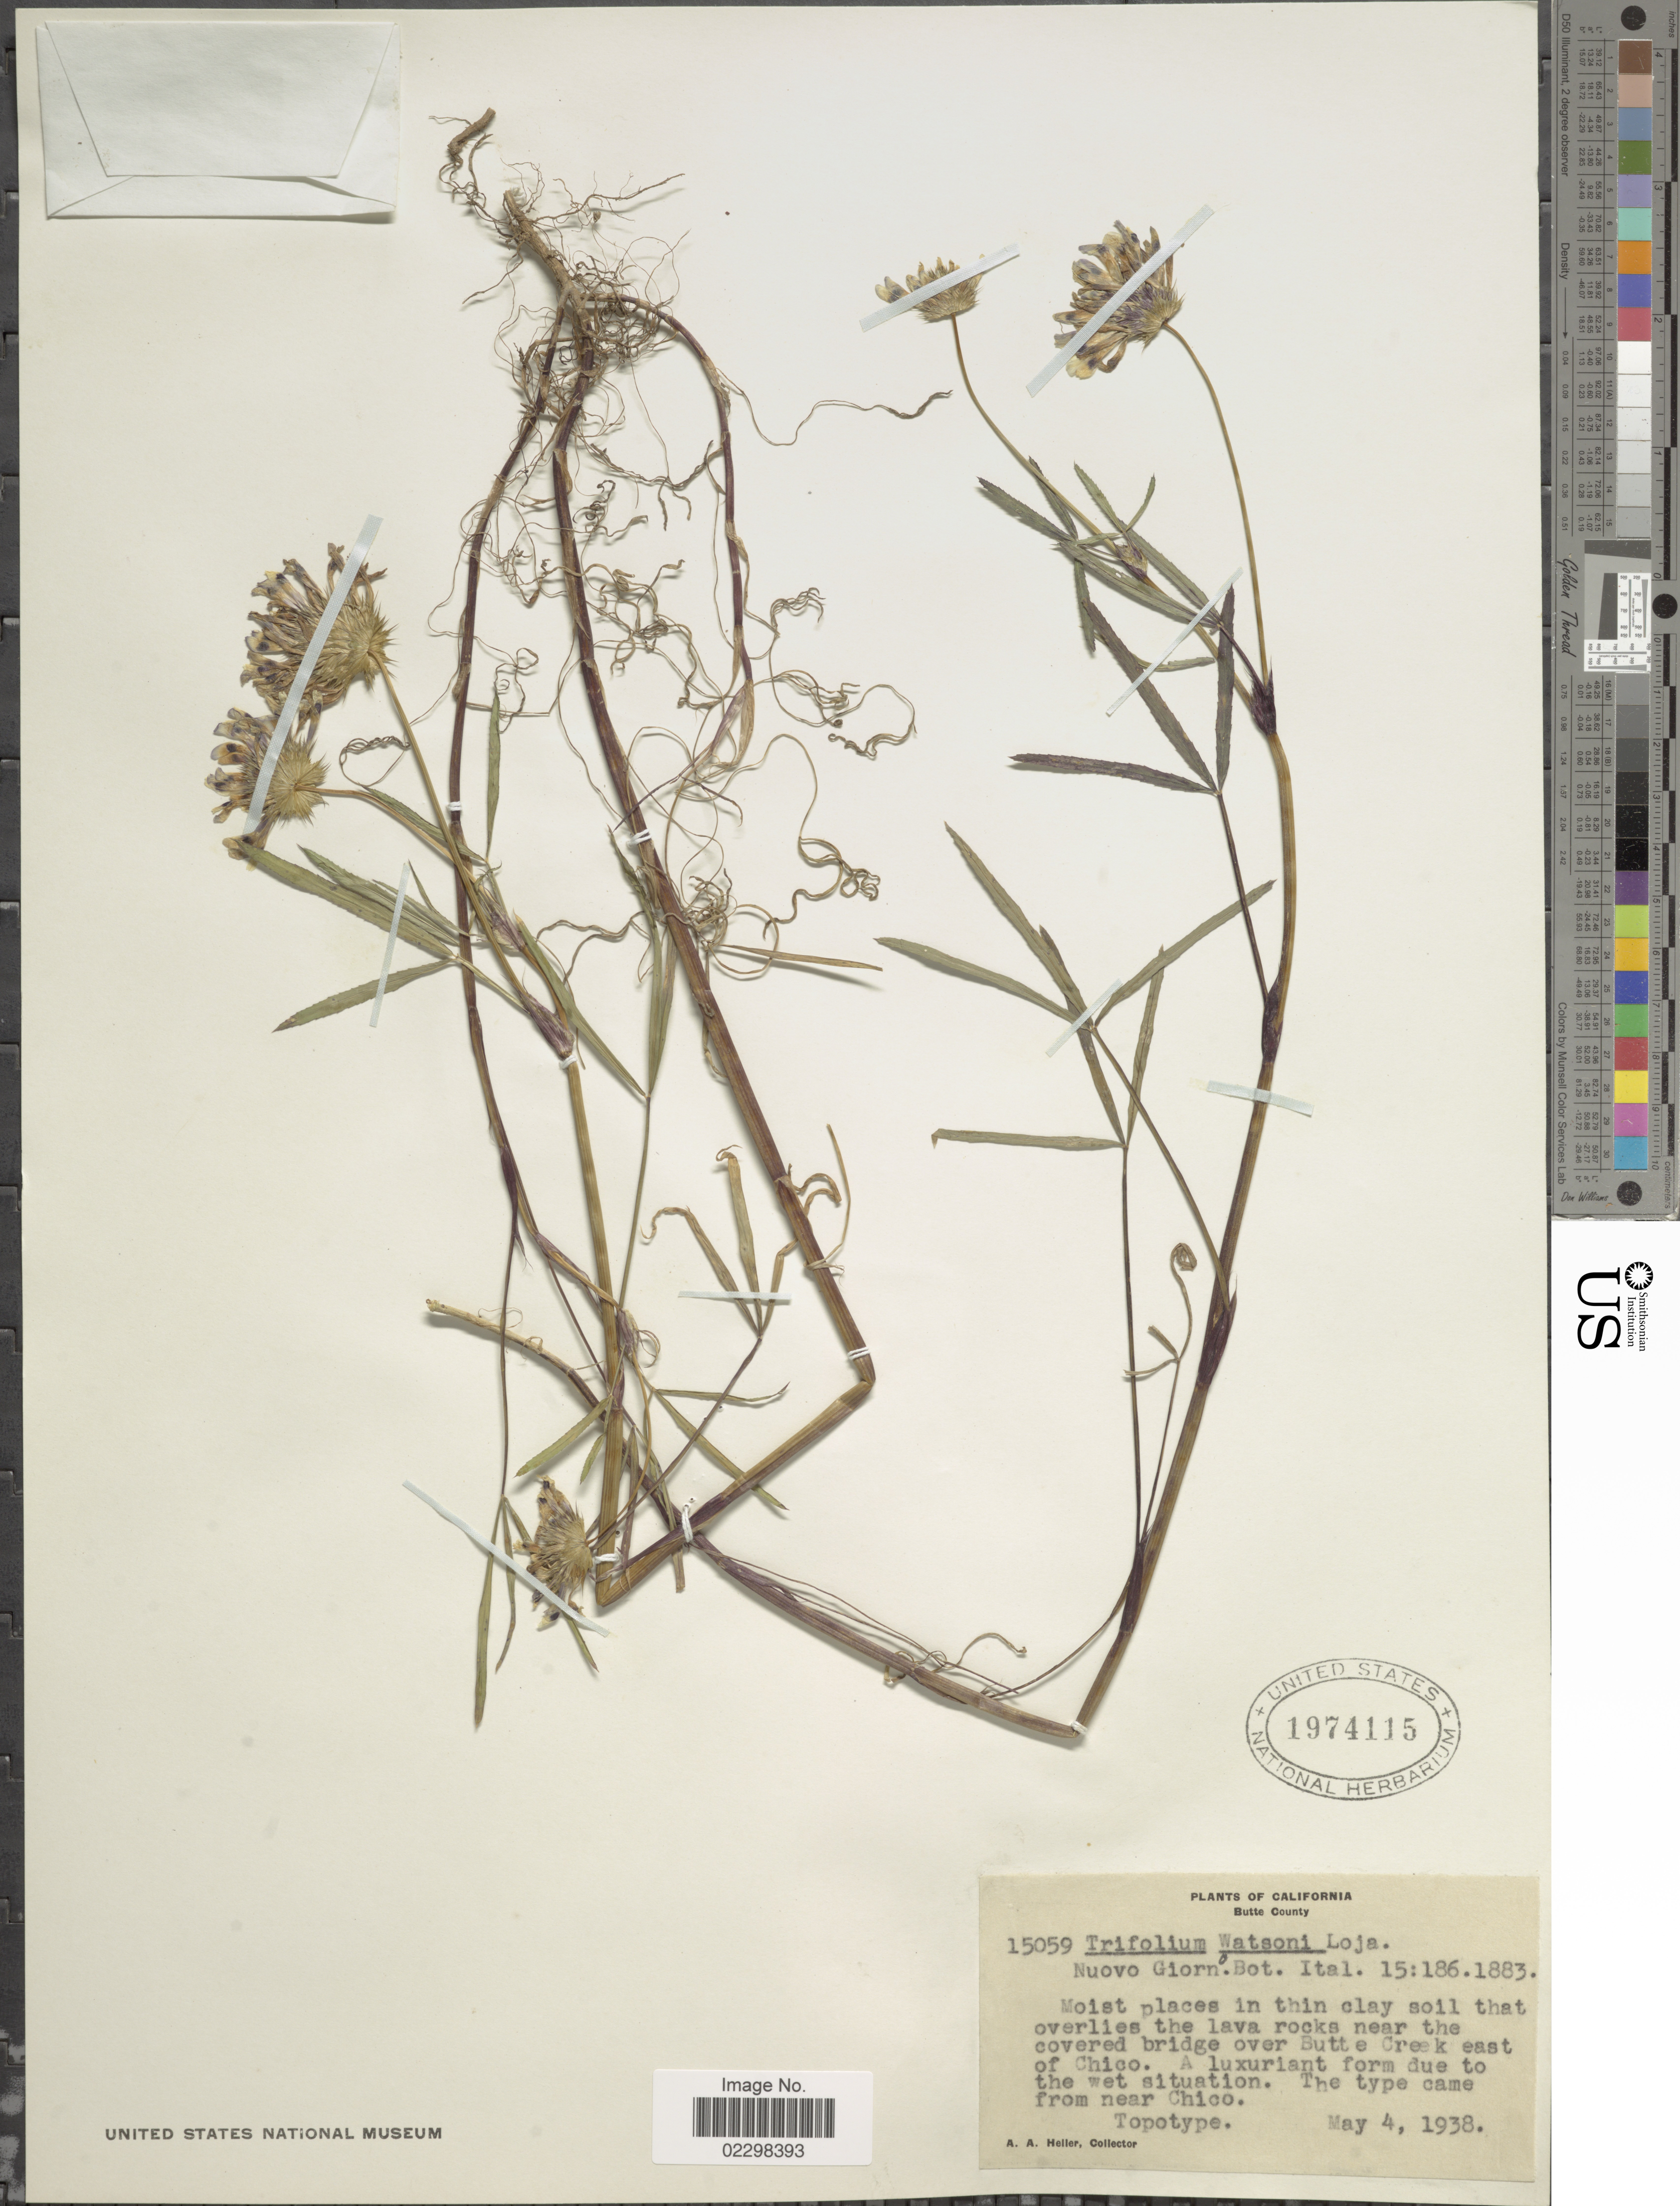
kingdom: Plantae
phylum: Tracheophyta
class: Magnoliopsida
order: Fabales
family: Fabaceae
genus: Trifolium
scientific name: Trifolium tridentatum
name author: Lindl.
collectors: A. A. Heller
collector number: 15059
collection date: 1938-05-04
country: United States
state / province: California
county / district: Butte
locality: California, Butte County Lava rock east of Chico.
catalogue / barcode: US 1974115